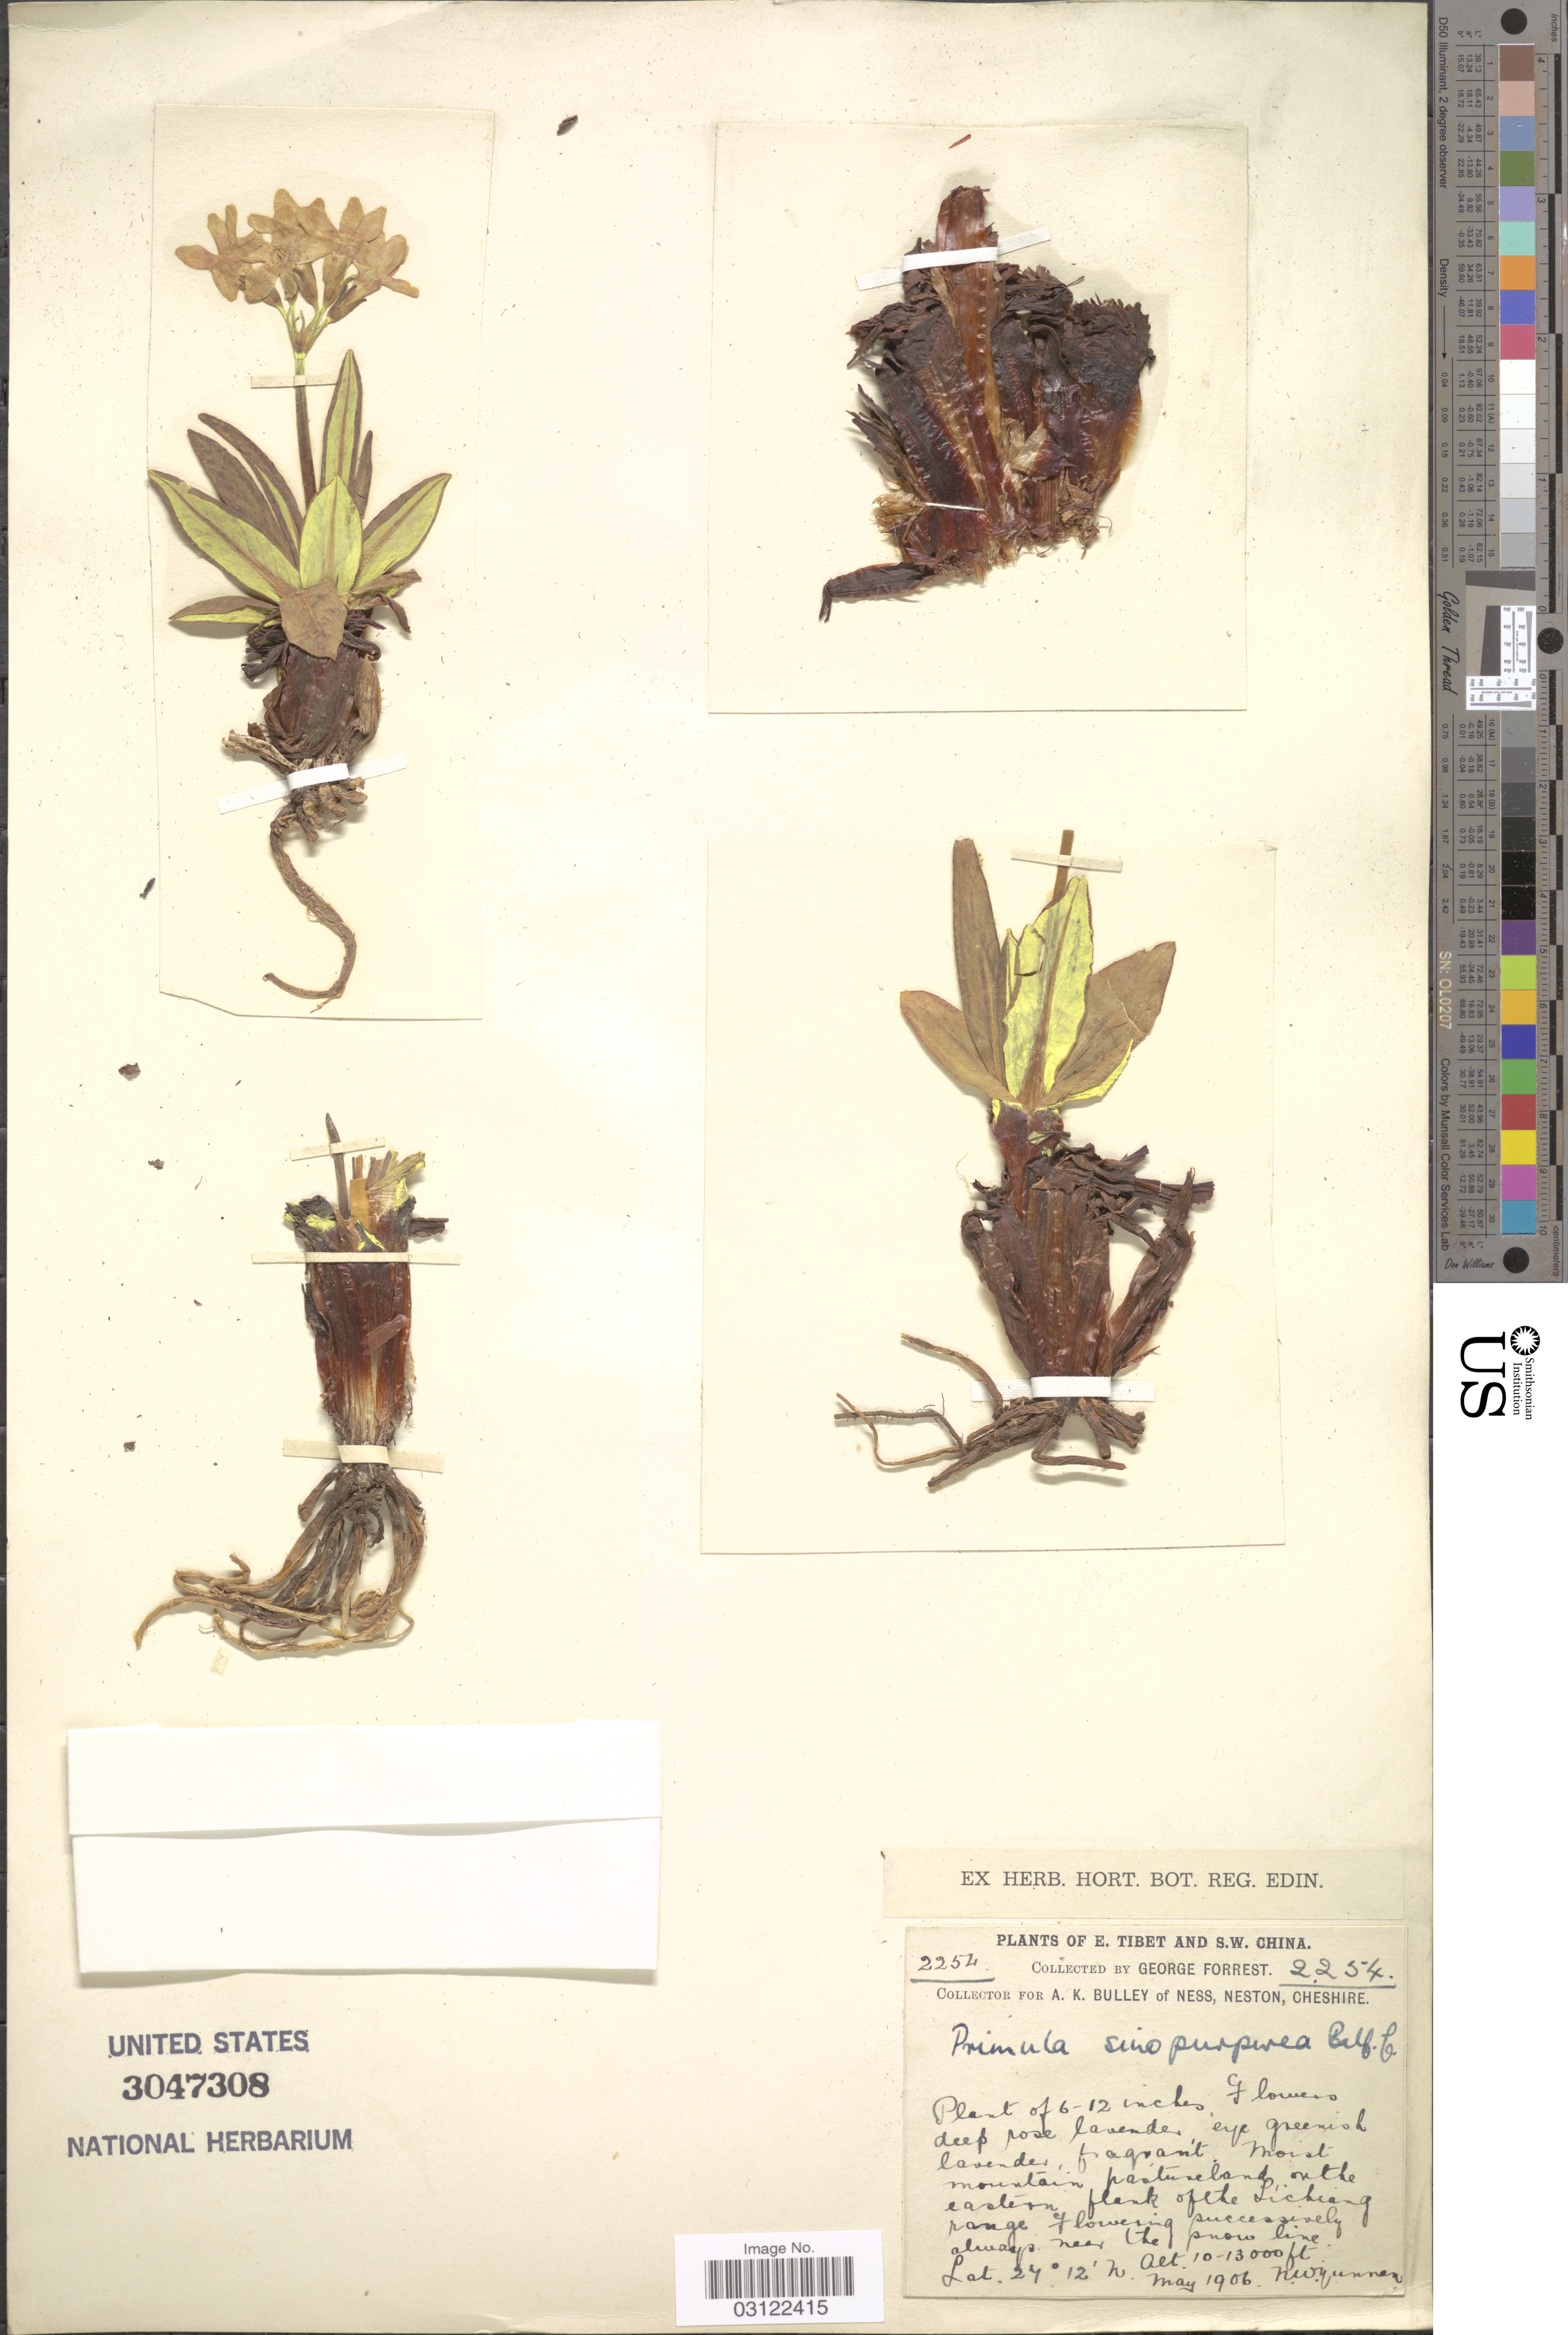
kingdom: Plantae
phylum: Tracheophyta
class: Magnoliopsida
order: Ericales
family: Primulaceae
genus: Primula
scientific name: Primula sinopurpurea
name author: Balf. f. ex Hutch.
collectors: G. Forrest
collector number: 2254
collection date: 1906-05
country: China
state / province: Yunnan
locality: E. Tibet and S.W. China. Moist mountain pastureland on the eastern flank of the Lichiang range. N.W. Yunnan.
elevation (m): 3048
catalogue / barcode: US 3047308